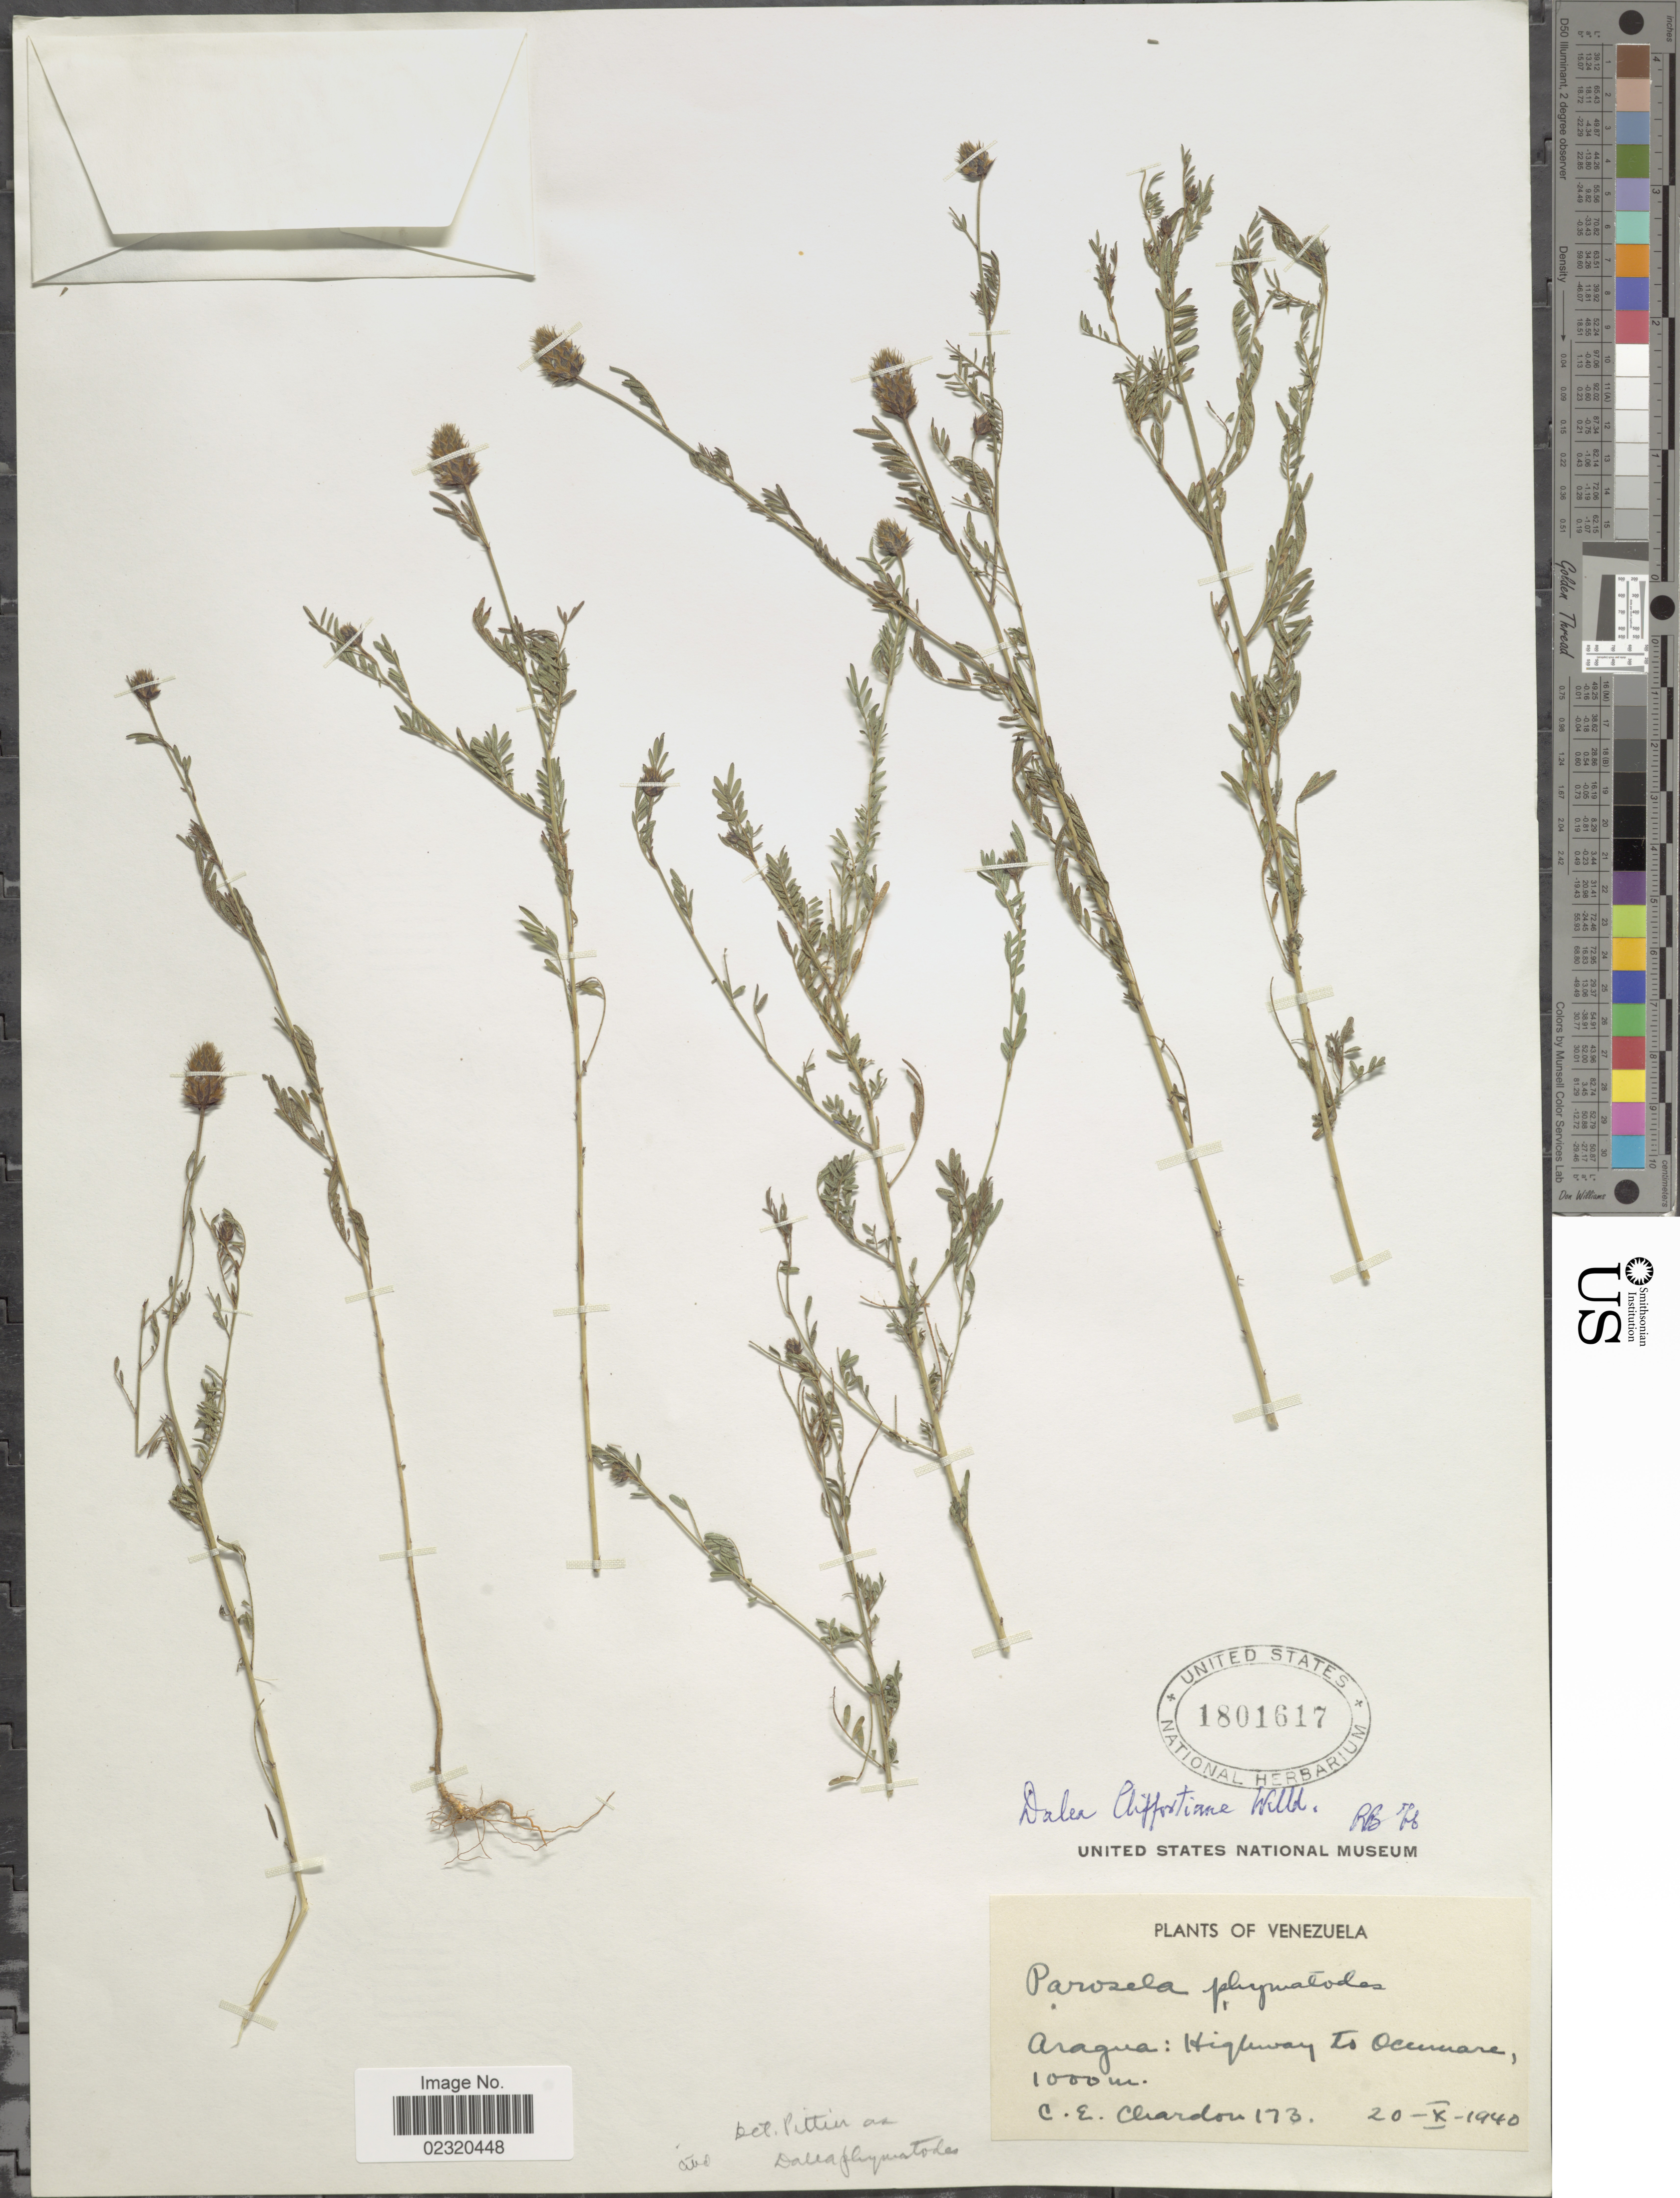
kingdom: Plantae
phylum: Tracheophyta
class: Magnoliopsida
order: Fabales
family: Fabaceae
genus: Dalea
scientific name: Dalea cliffortiana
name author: Willd.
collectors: C. E. Chardón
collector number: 173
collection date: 1940-10-20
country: Venezuela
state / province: Aragua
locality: Highway to Ocumare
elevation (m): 1000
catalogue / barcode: US 1801617